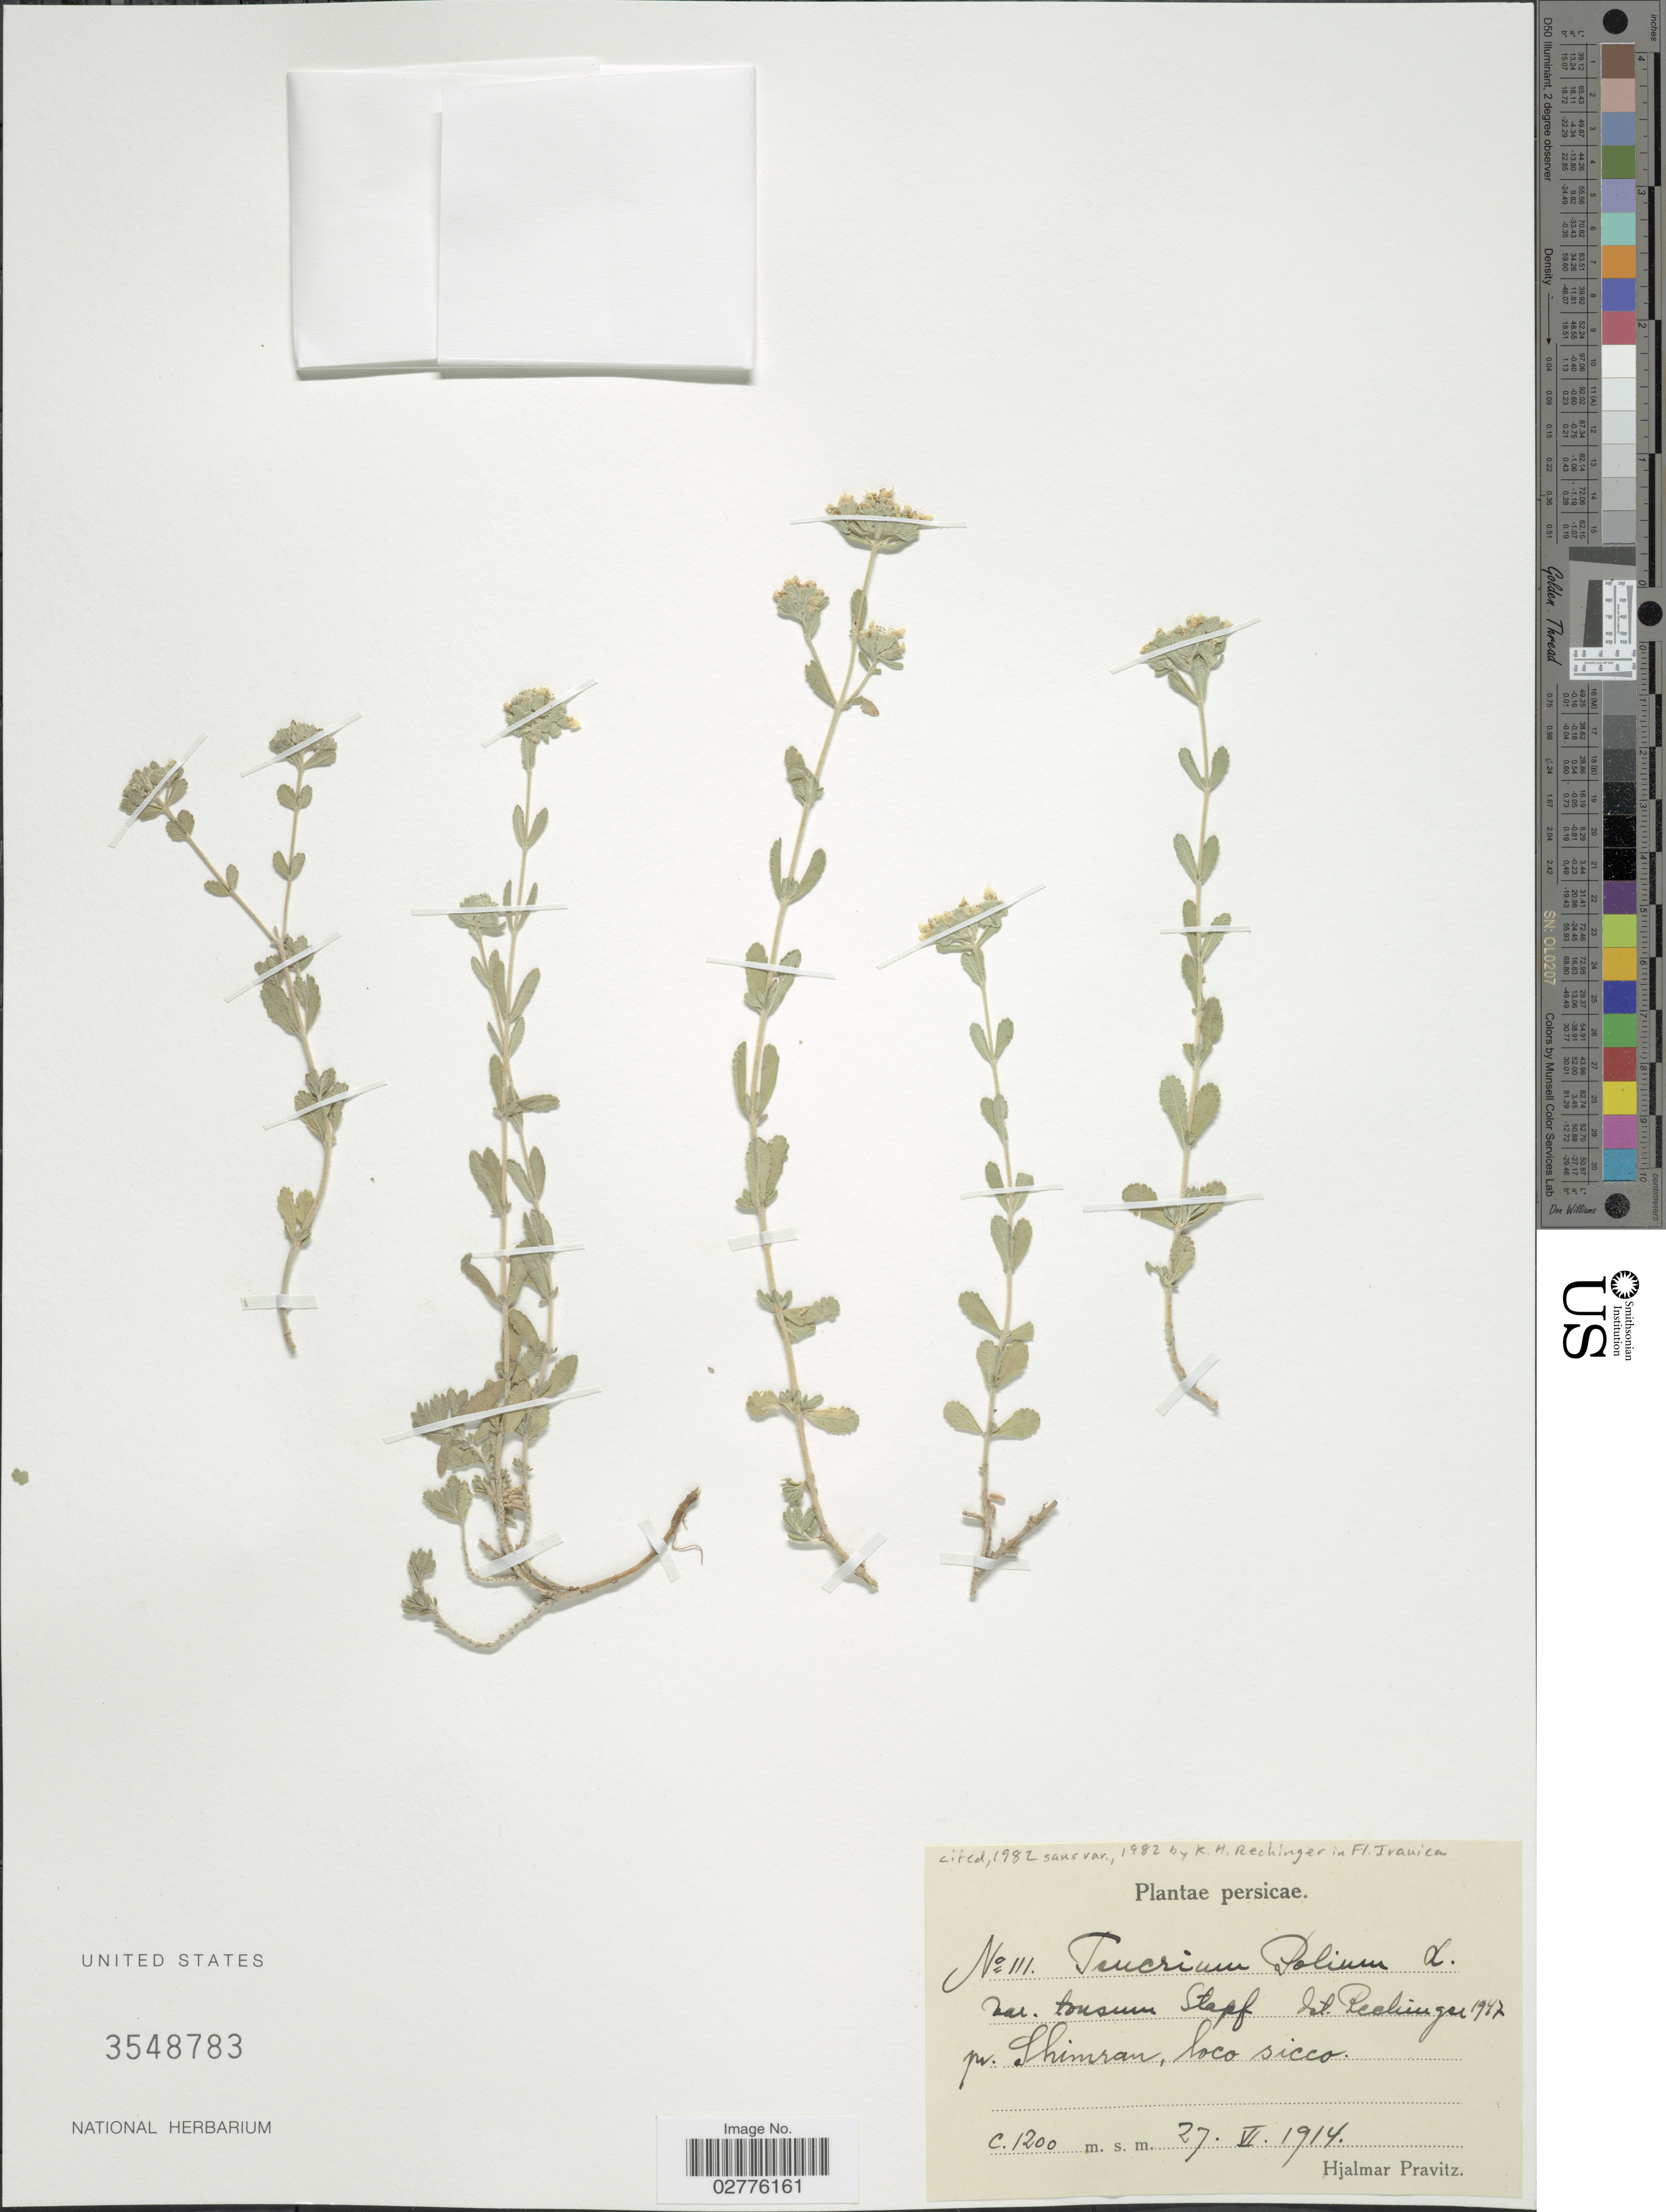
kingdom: Plantae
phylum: Tracheophyta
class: Magnoliopsida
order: Lamiales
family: Lamiaceae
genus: Teucrium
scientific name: Teucrium polium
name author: L.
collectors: H. Pravitz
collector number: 111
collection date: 1914-06-27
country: Iran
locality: Persicae, pr. Shimran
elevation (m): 1200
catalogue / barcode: US 3548783